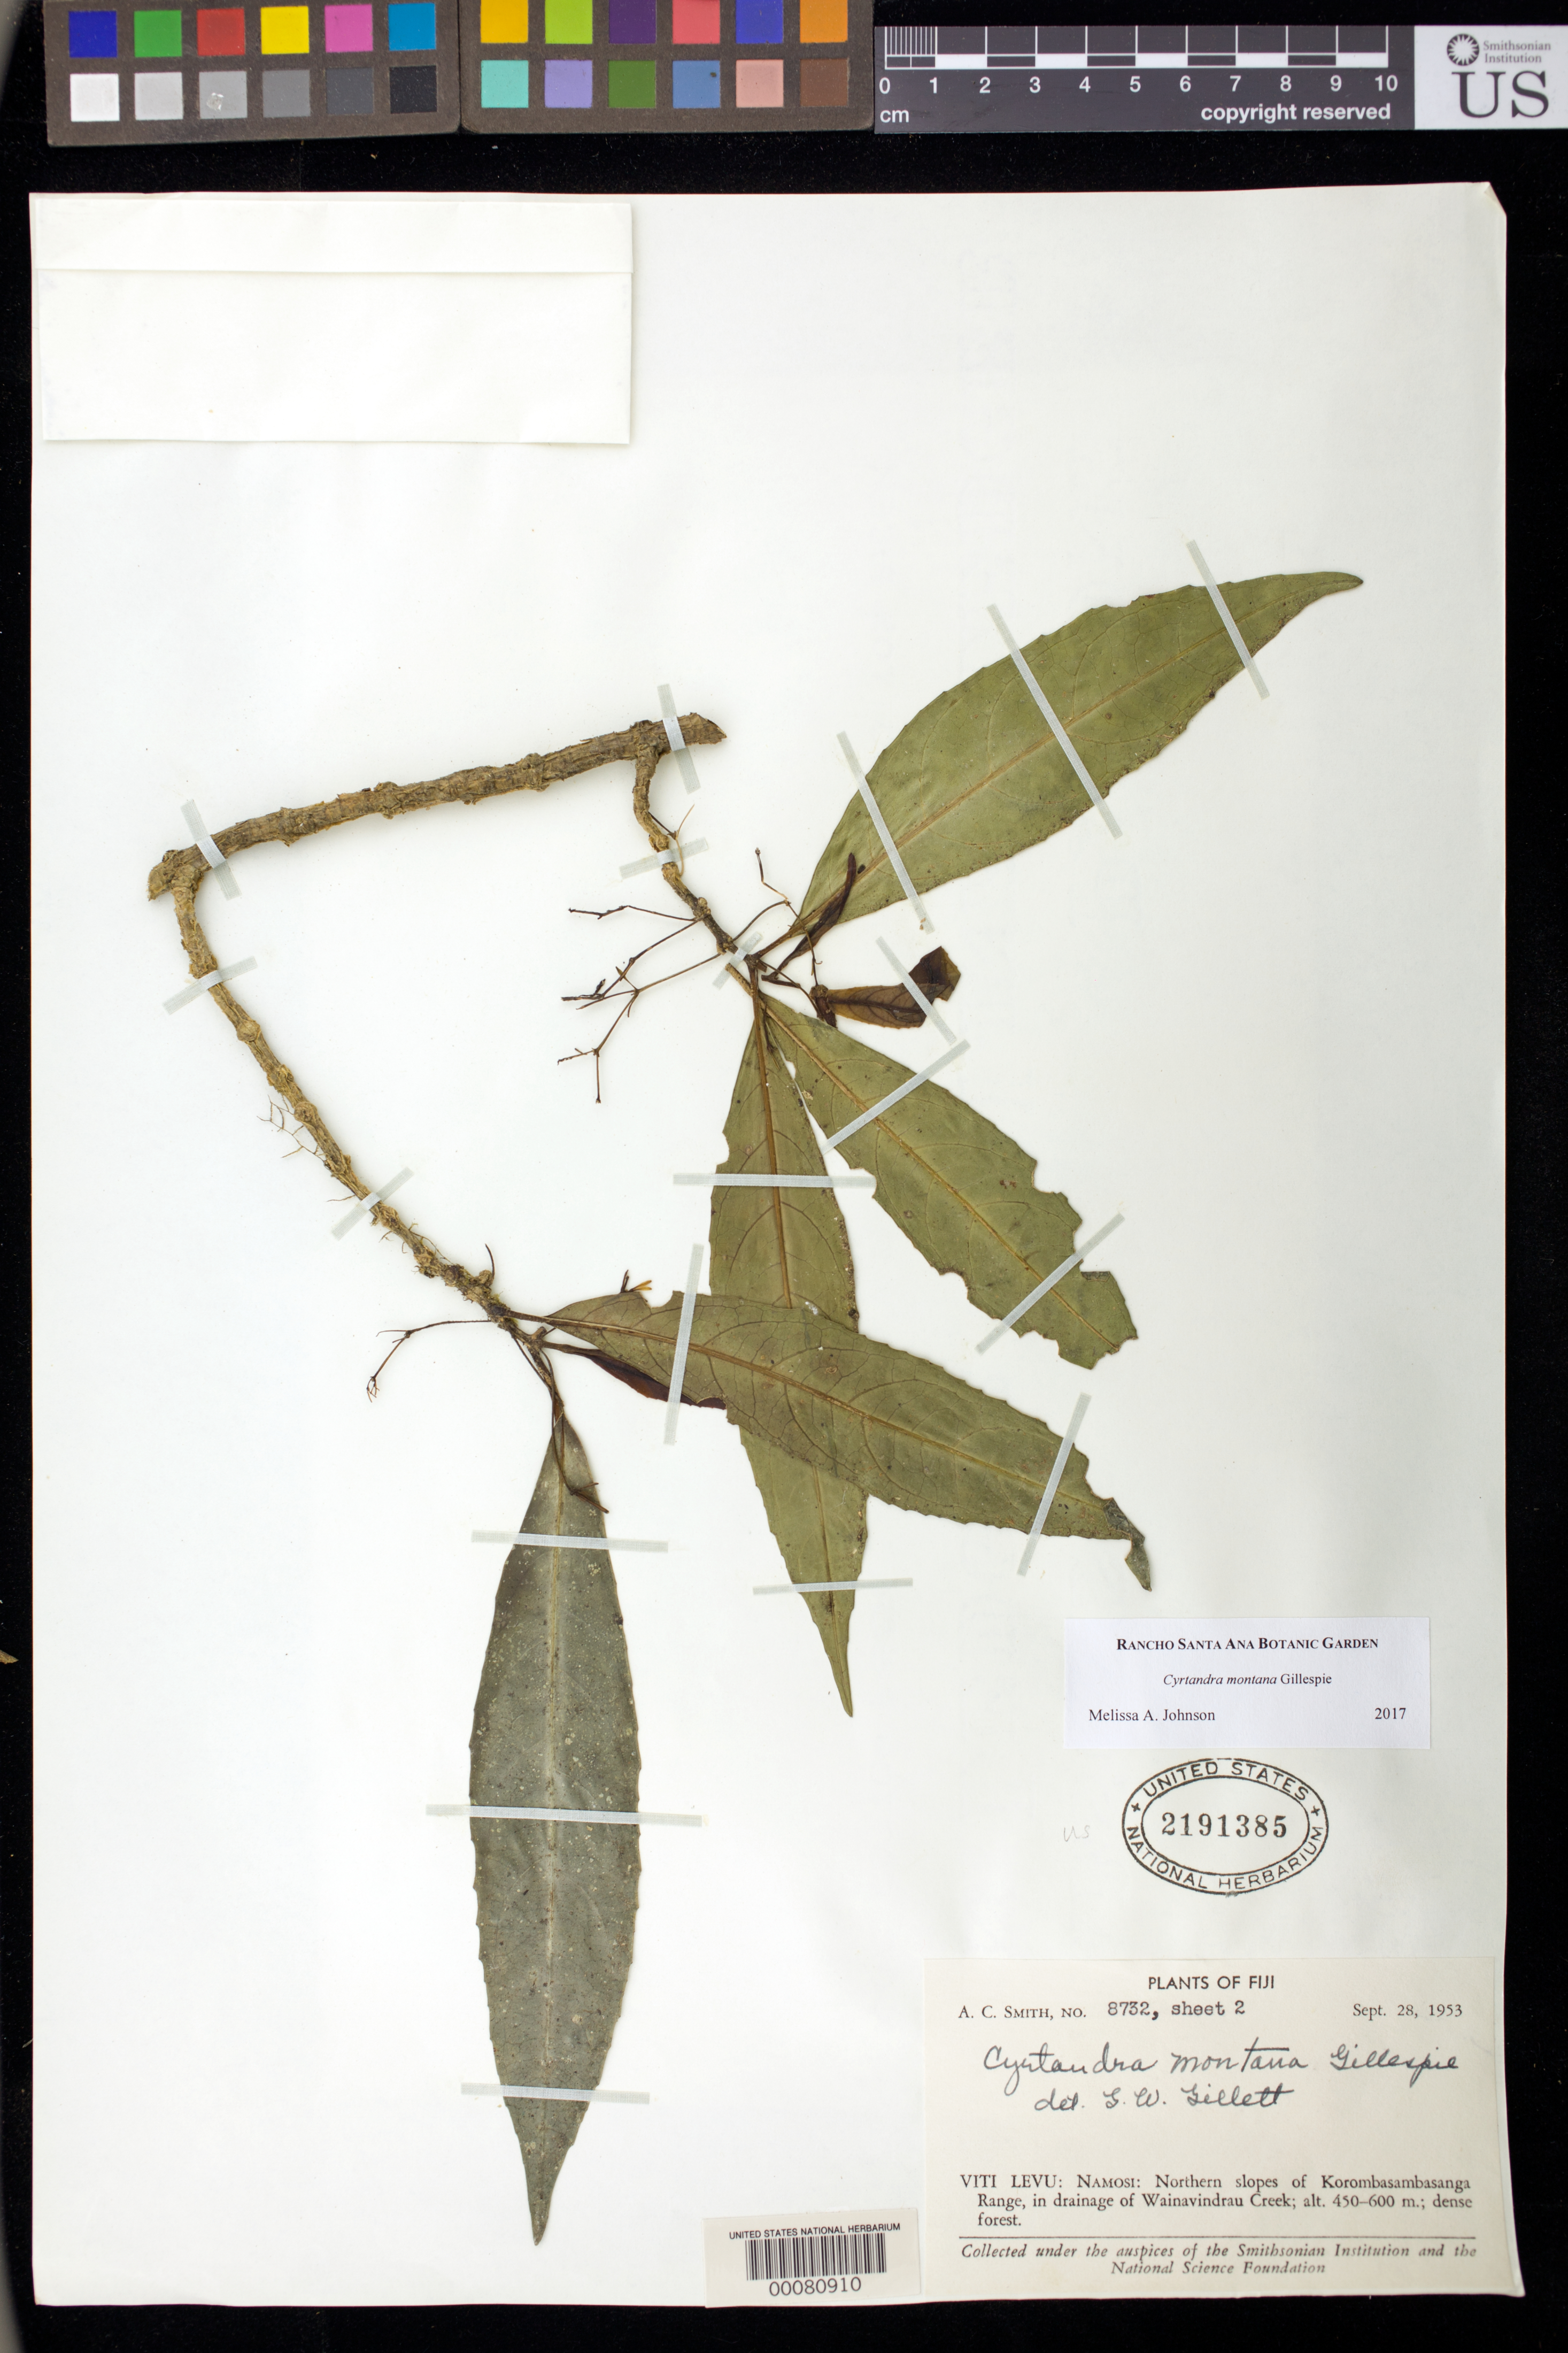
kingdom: Plantae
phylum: Tracheophyta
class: Magnoliopsida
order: Lamiales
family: Gesneriaceae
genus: Cyrtandra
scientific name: Cyrtandra montana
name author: Gillespie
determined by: Johnson, Melissa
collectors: A. C. Smith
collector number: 8732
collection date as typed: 28 Sep 1953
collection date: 1953-09-28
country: Fiji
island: Viti Levu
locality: Namosi, northern slopes of korombasambasanga range, in drainage of wainavindrau creek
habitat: Dense forest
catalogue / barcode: US 2191385